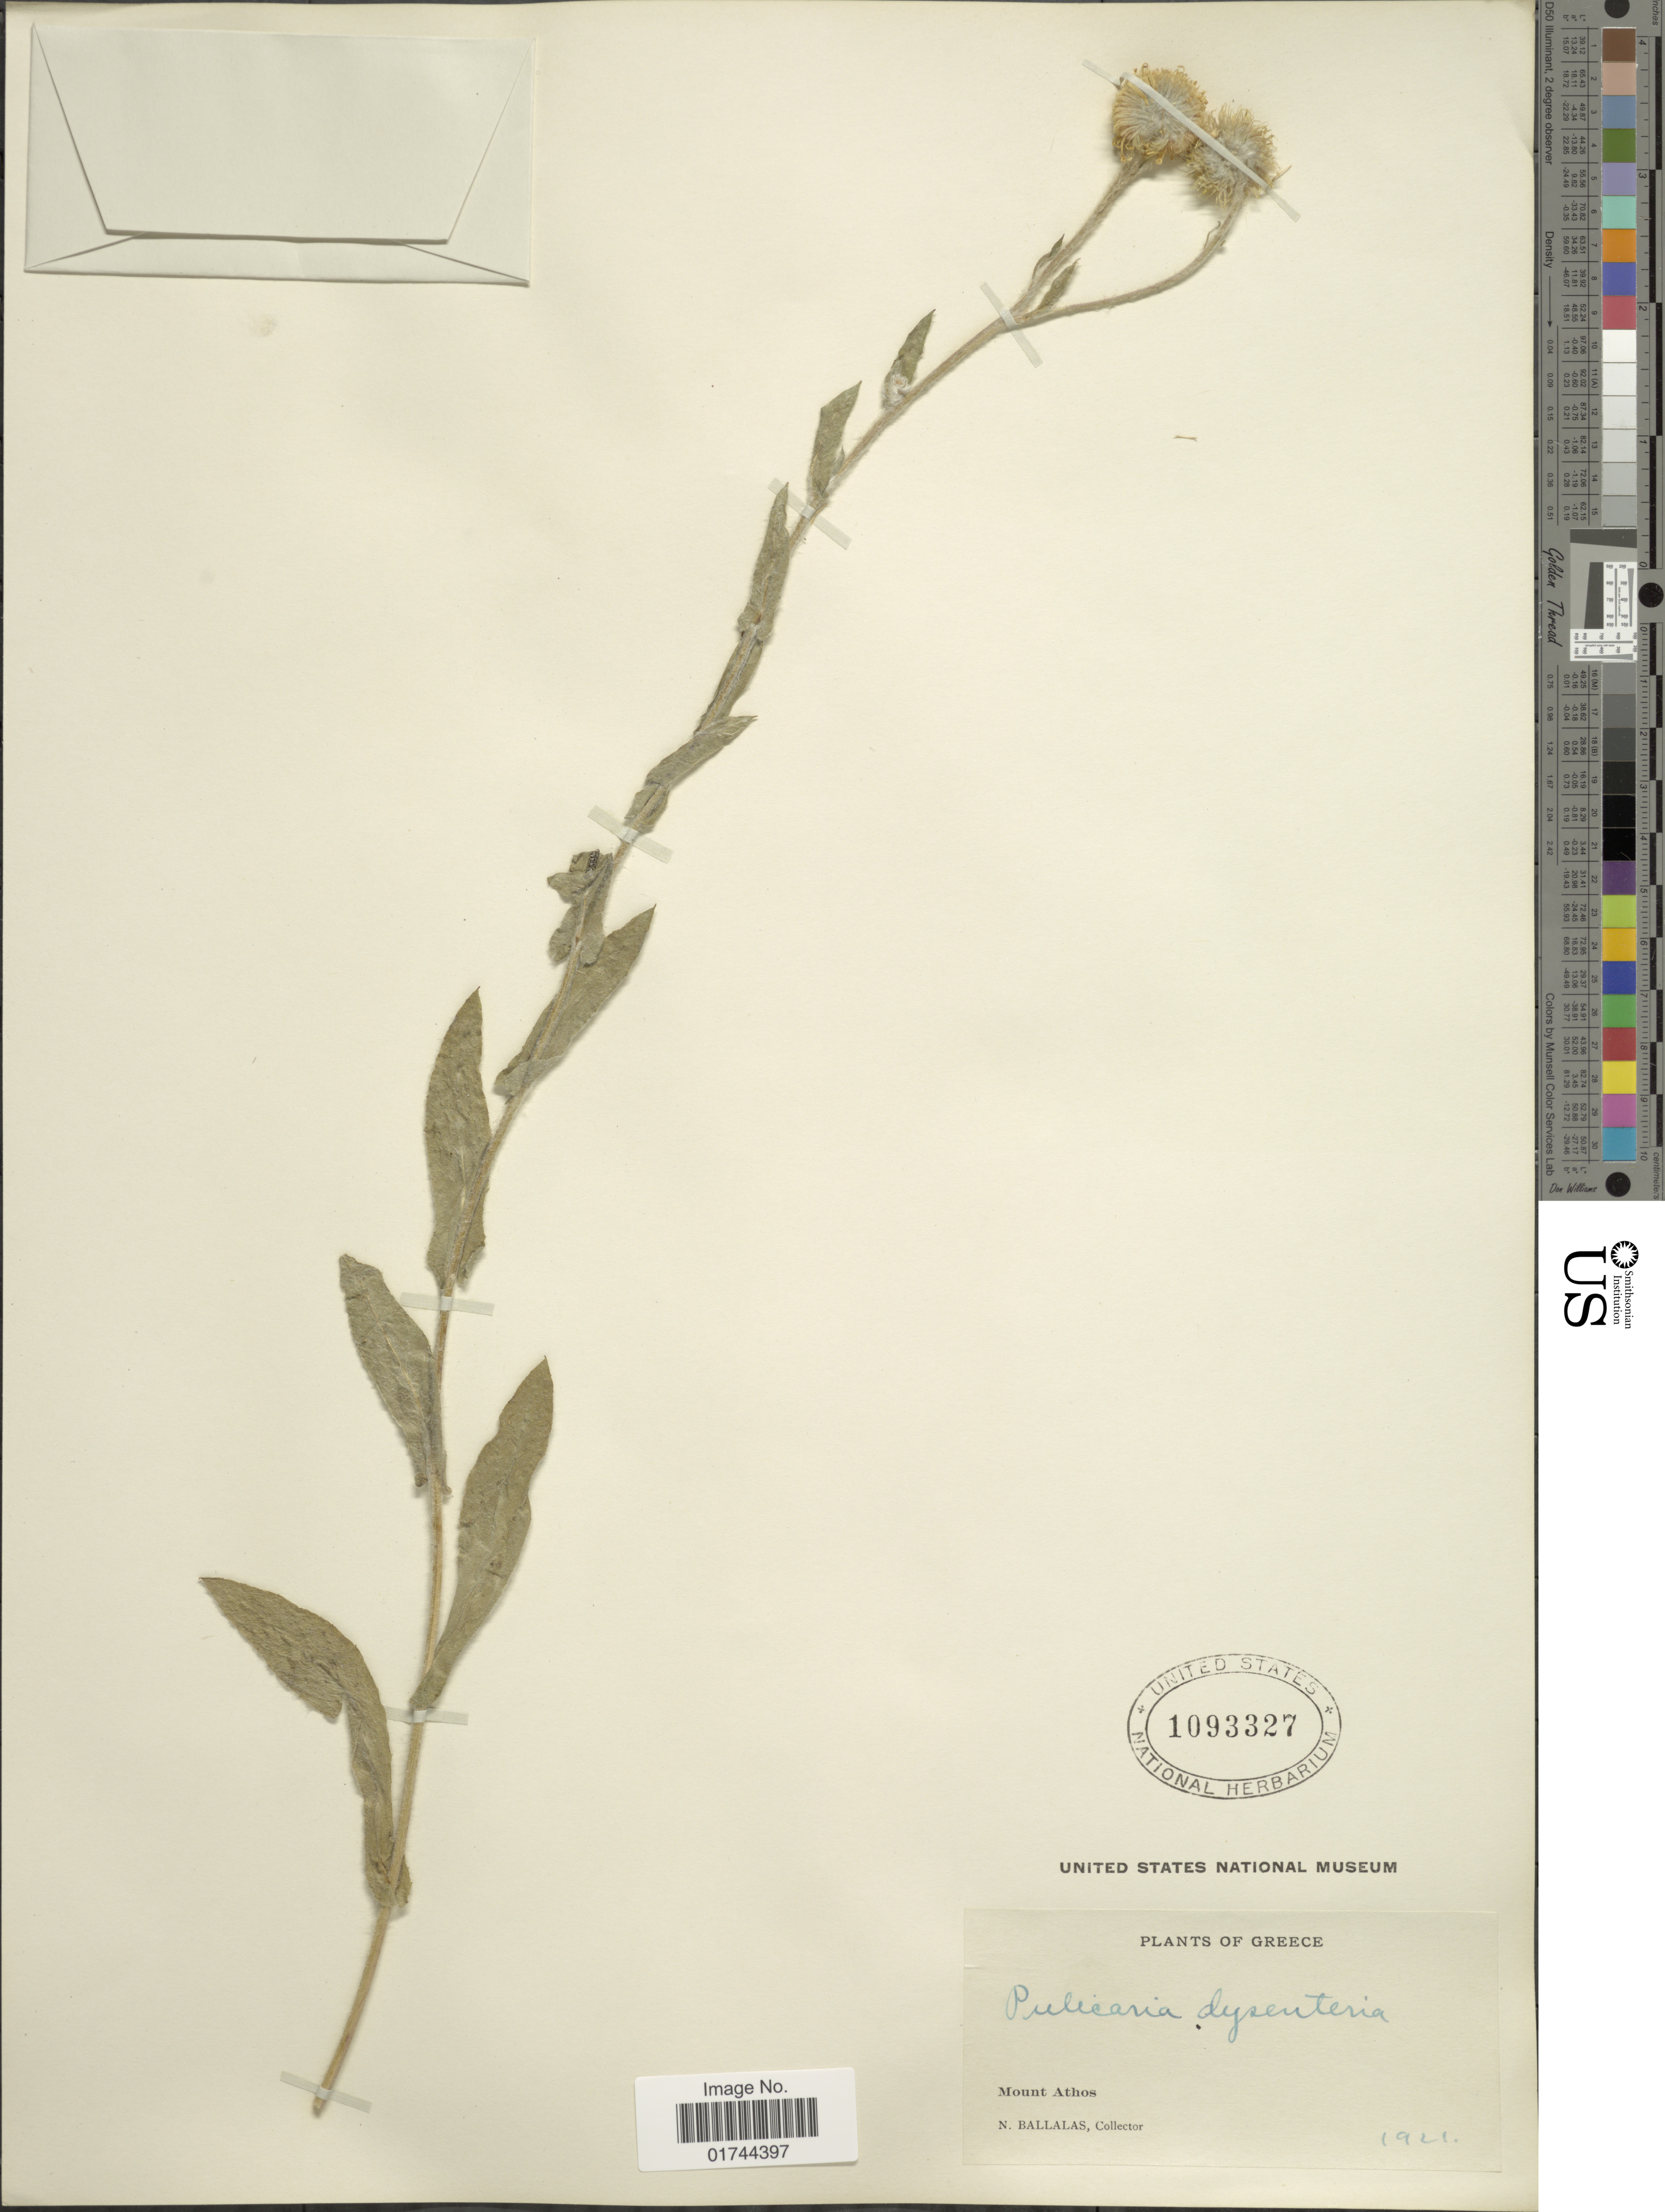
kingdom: Plantae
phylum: Tracheophyta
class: Magnoliopsida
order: Asterales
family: Asteraceae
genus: Pulicaria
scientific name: Pulicaria dysenterica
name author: (L.) Bernh.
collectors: N. Ballalas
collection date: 1921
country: Greece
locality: Mount Athos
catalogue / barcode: US 109327